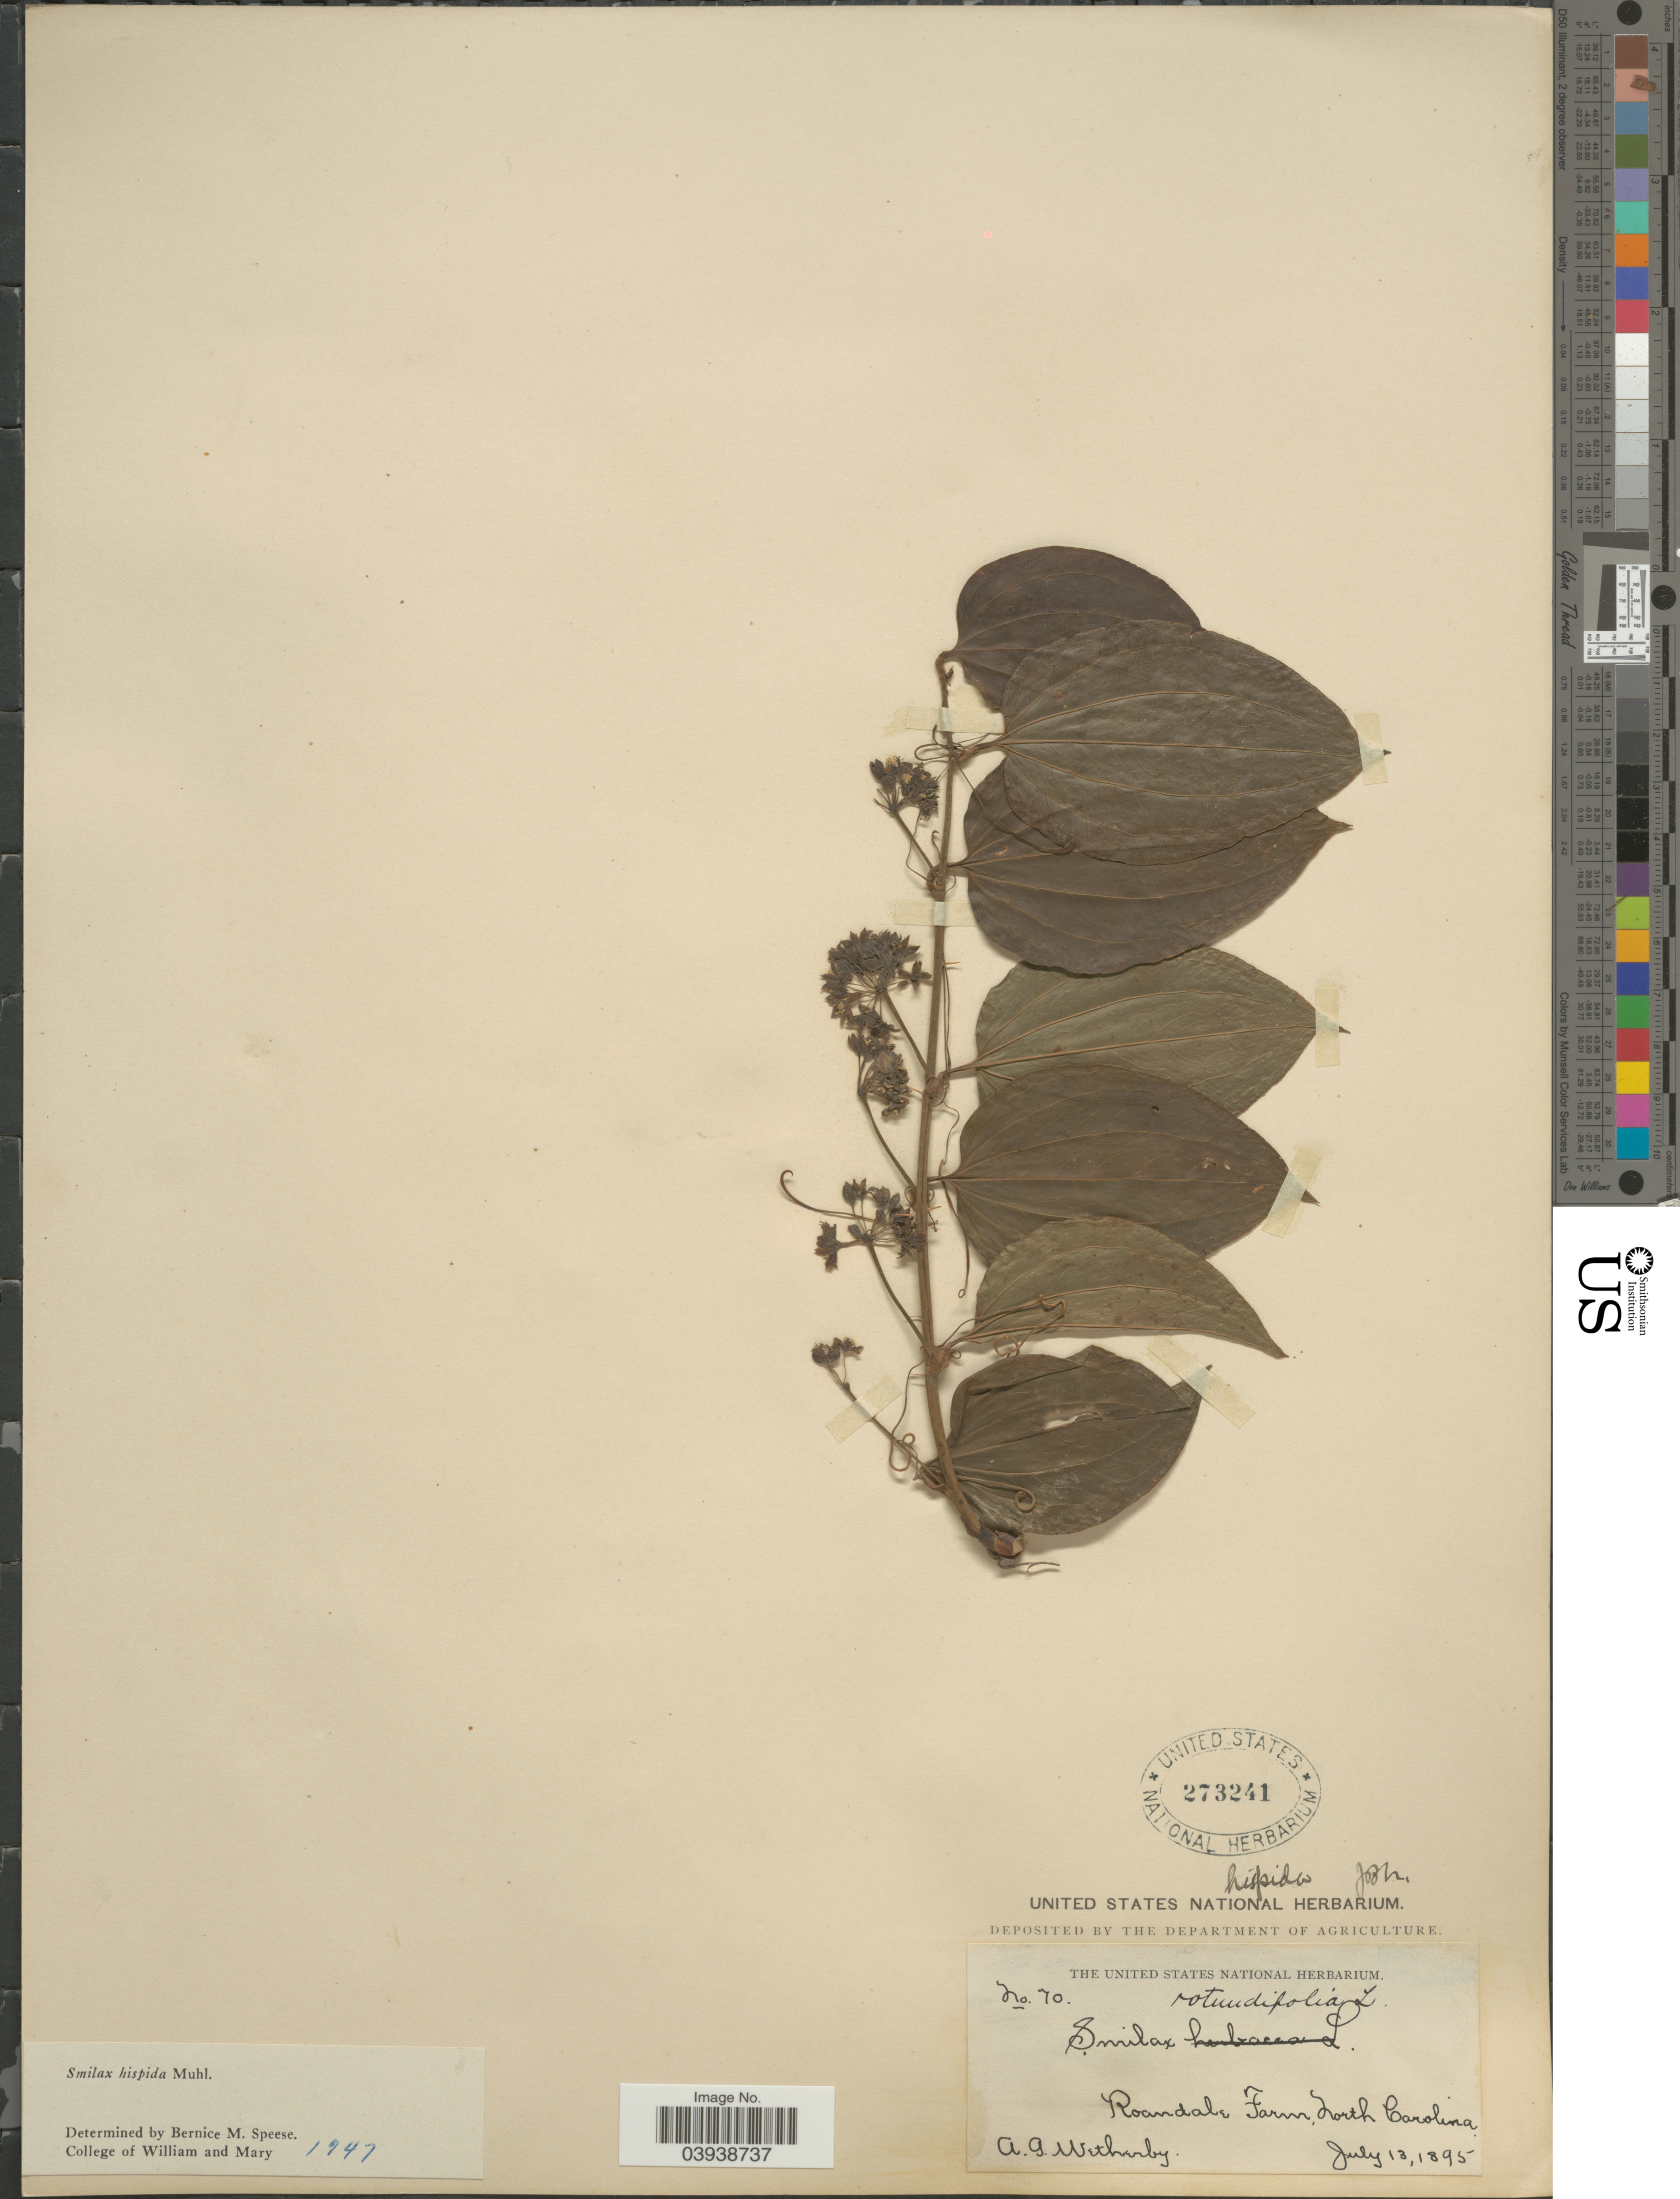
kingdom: Plantae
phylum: Tracheophyta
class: Liliopsida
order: Liliales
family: Smilacaceae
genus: Smilax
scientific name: Smilax hispida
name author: Raf.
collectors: A. Wetherby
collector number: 70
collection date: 1895-07-13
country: United States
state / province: North Carolina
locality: Roandale Farm.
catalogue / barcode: US 273241